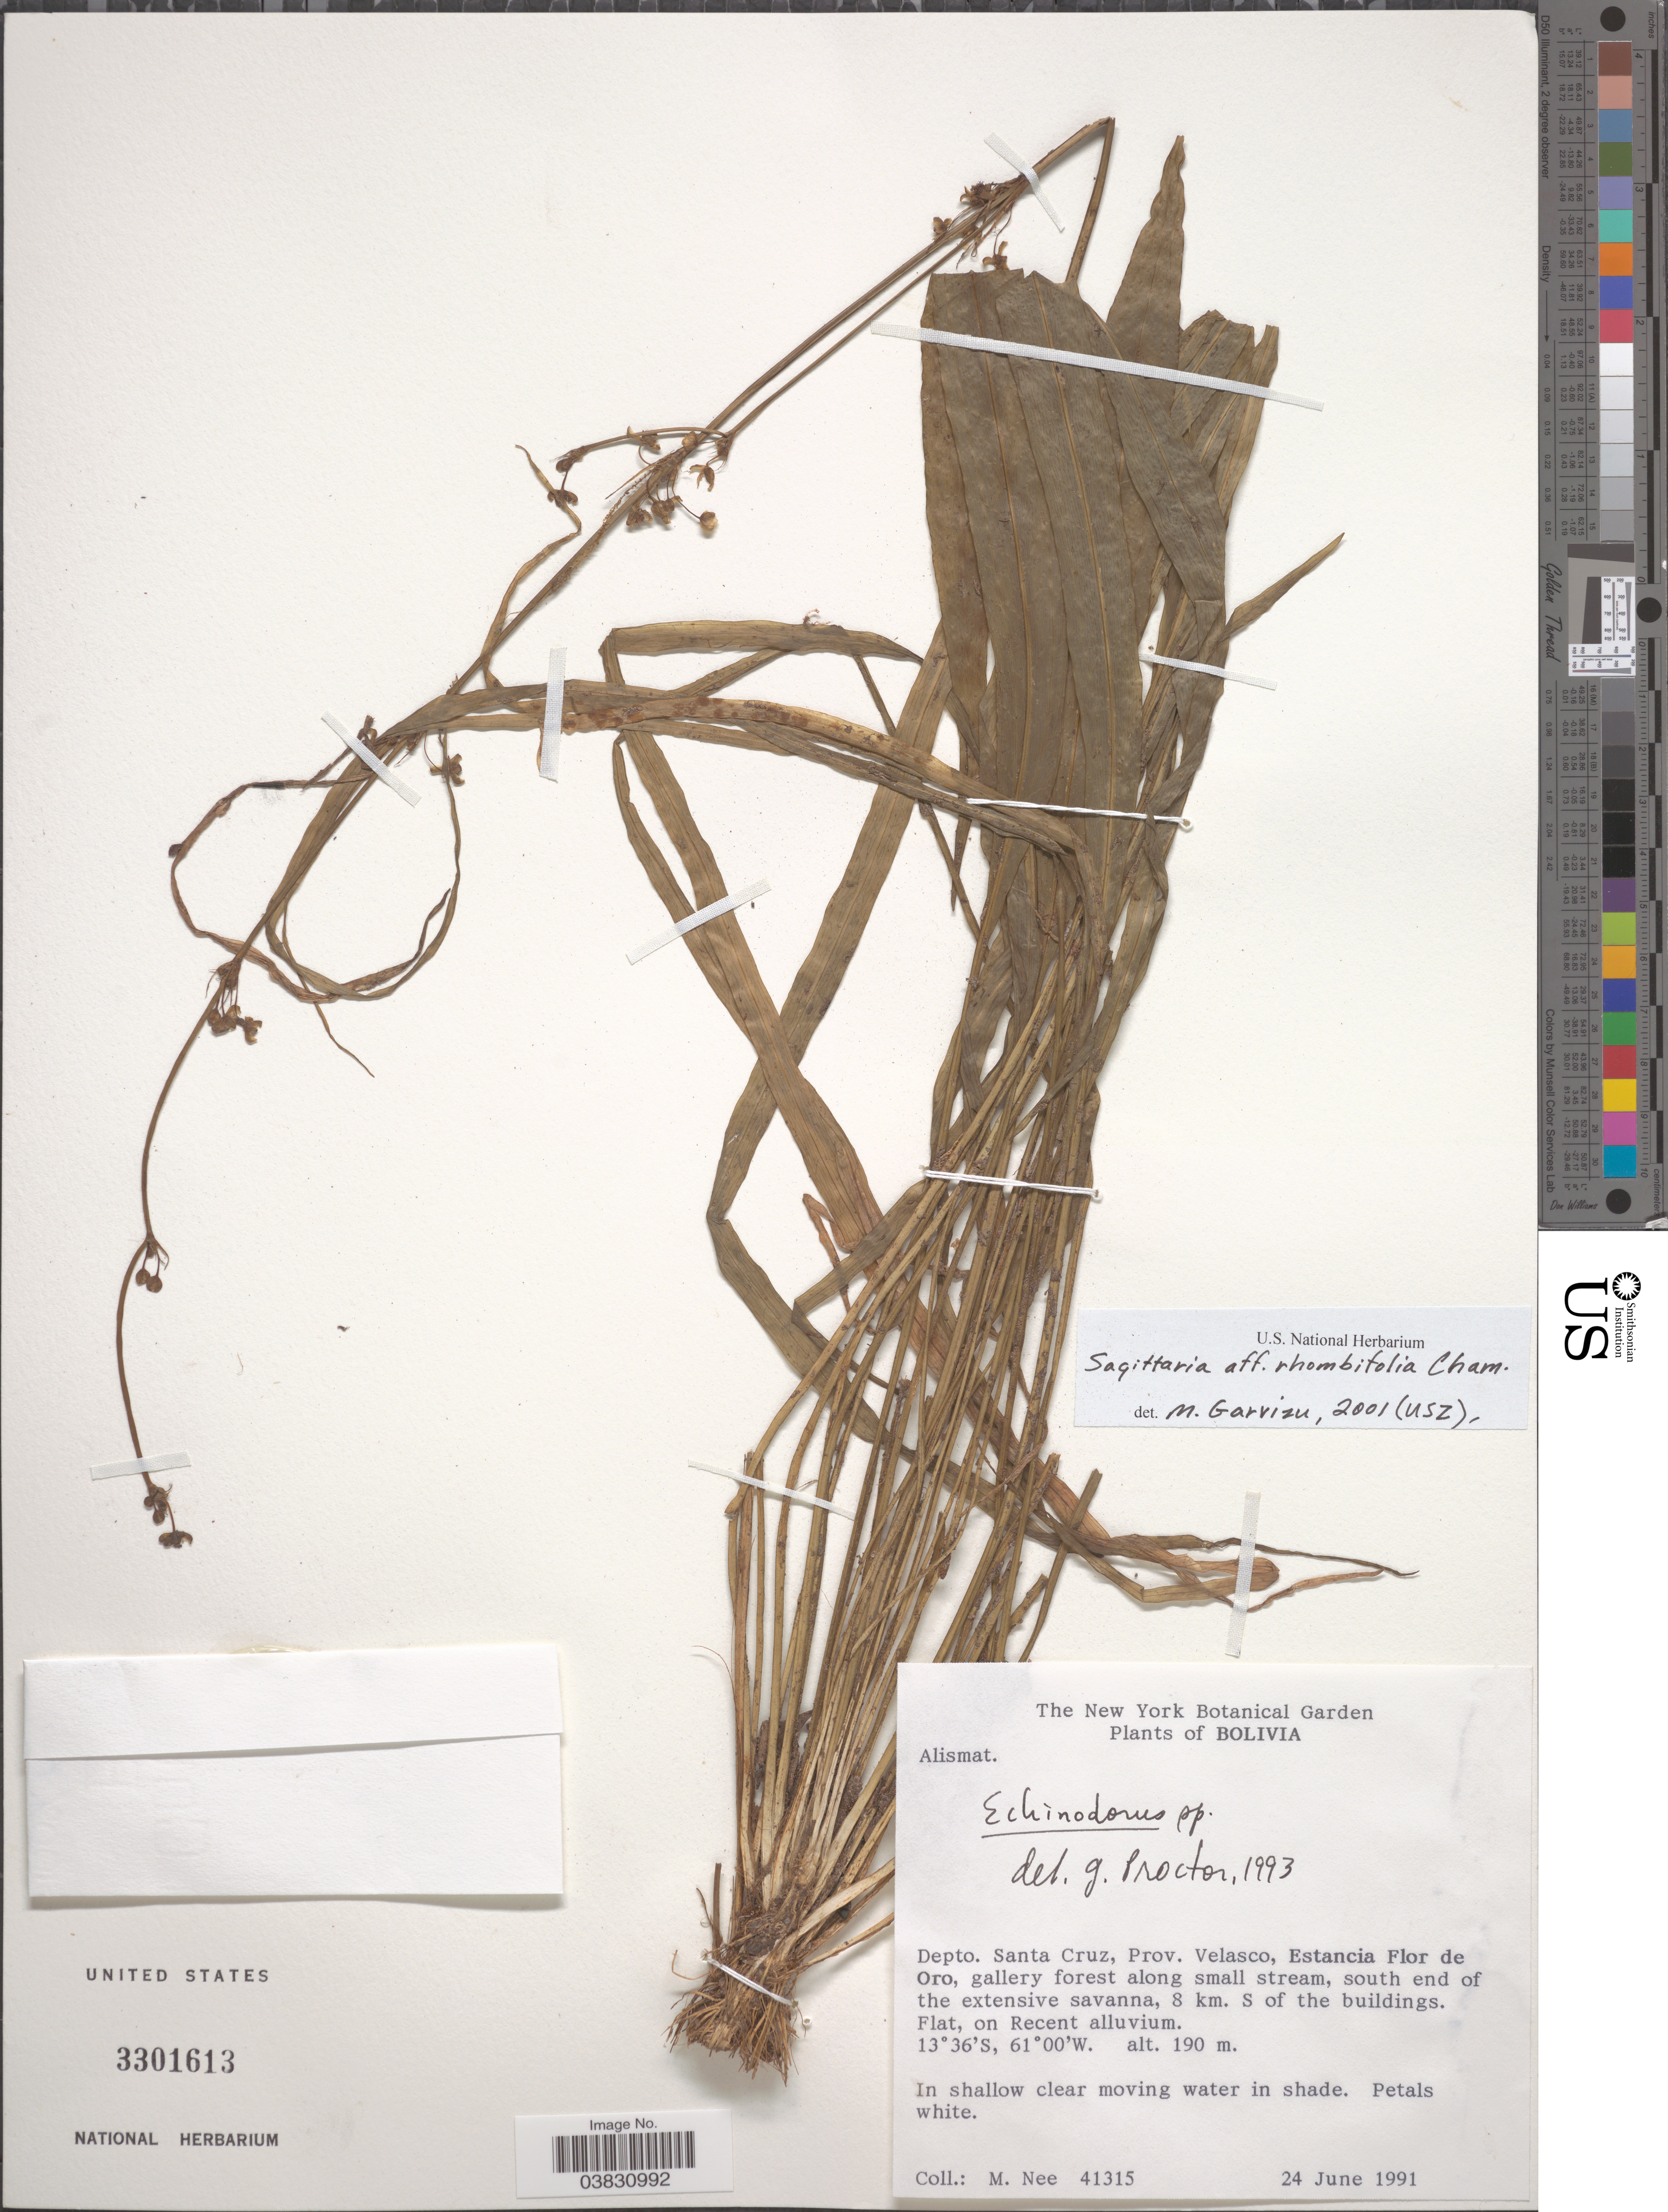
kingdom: Plantae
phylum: Tracheophyta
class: Liliopsida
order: Alismatales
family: Alismataceae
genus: Sagittaria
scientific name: Sagittaria rhombifolia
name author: Cham.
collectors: M. Nee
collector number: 41315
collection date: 1991-06-24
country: Bolivia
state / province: Santa Cruz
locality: Depto. Santa Cruz, Prov. Velasco, Estancia Flor de Oro, gallery forest along small stream, south end of the extensive savanna, 8 km. S of the buildings.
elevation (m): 190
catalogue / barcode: US 3301613